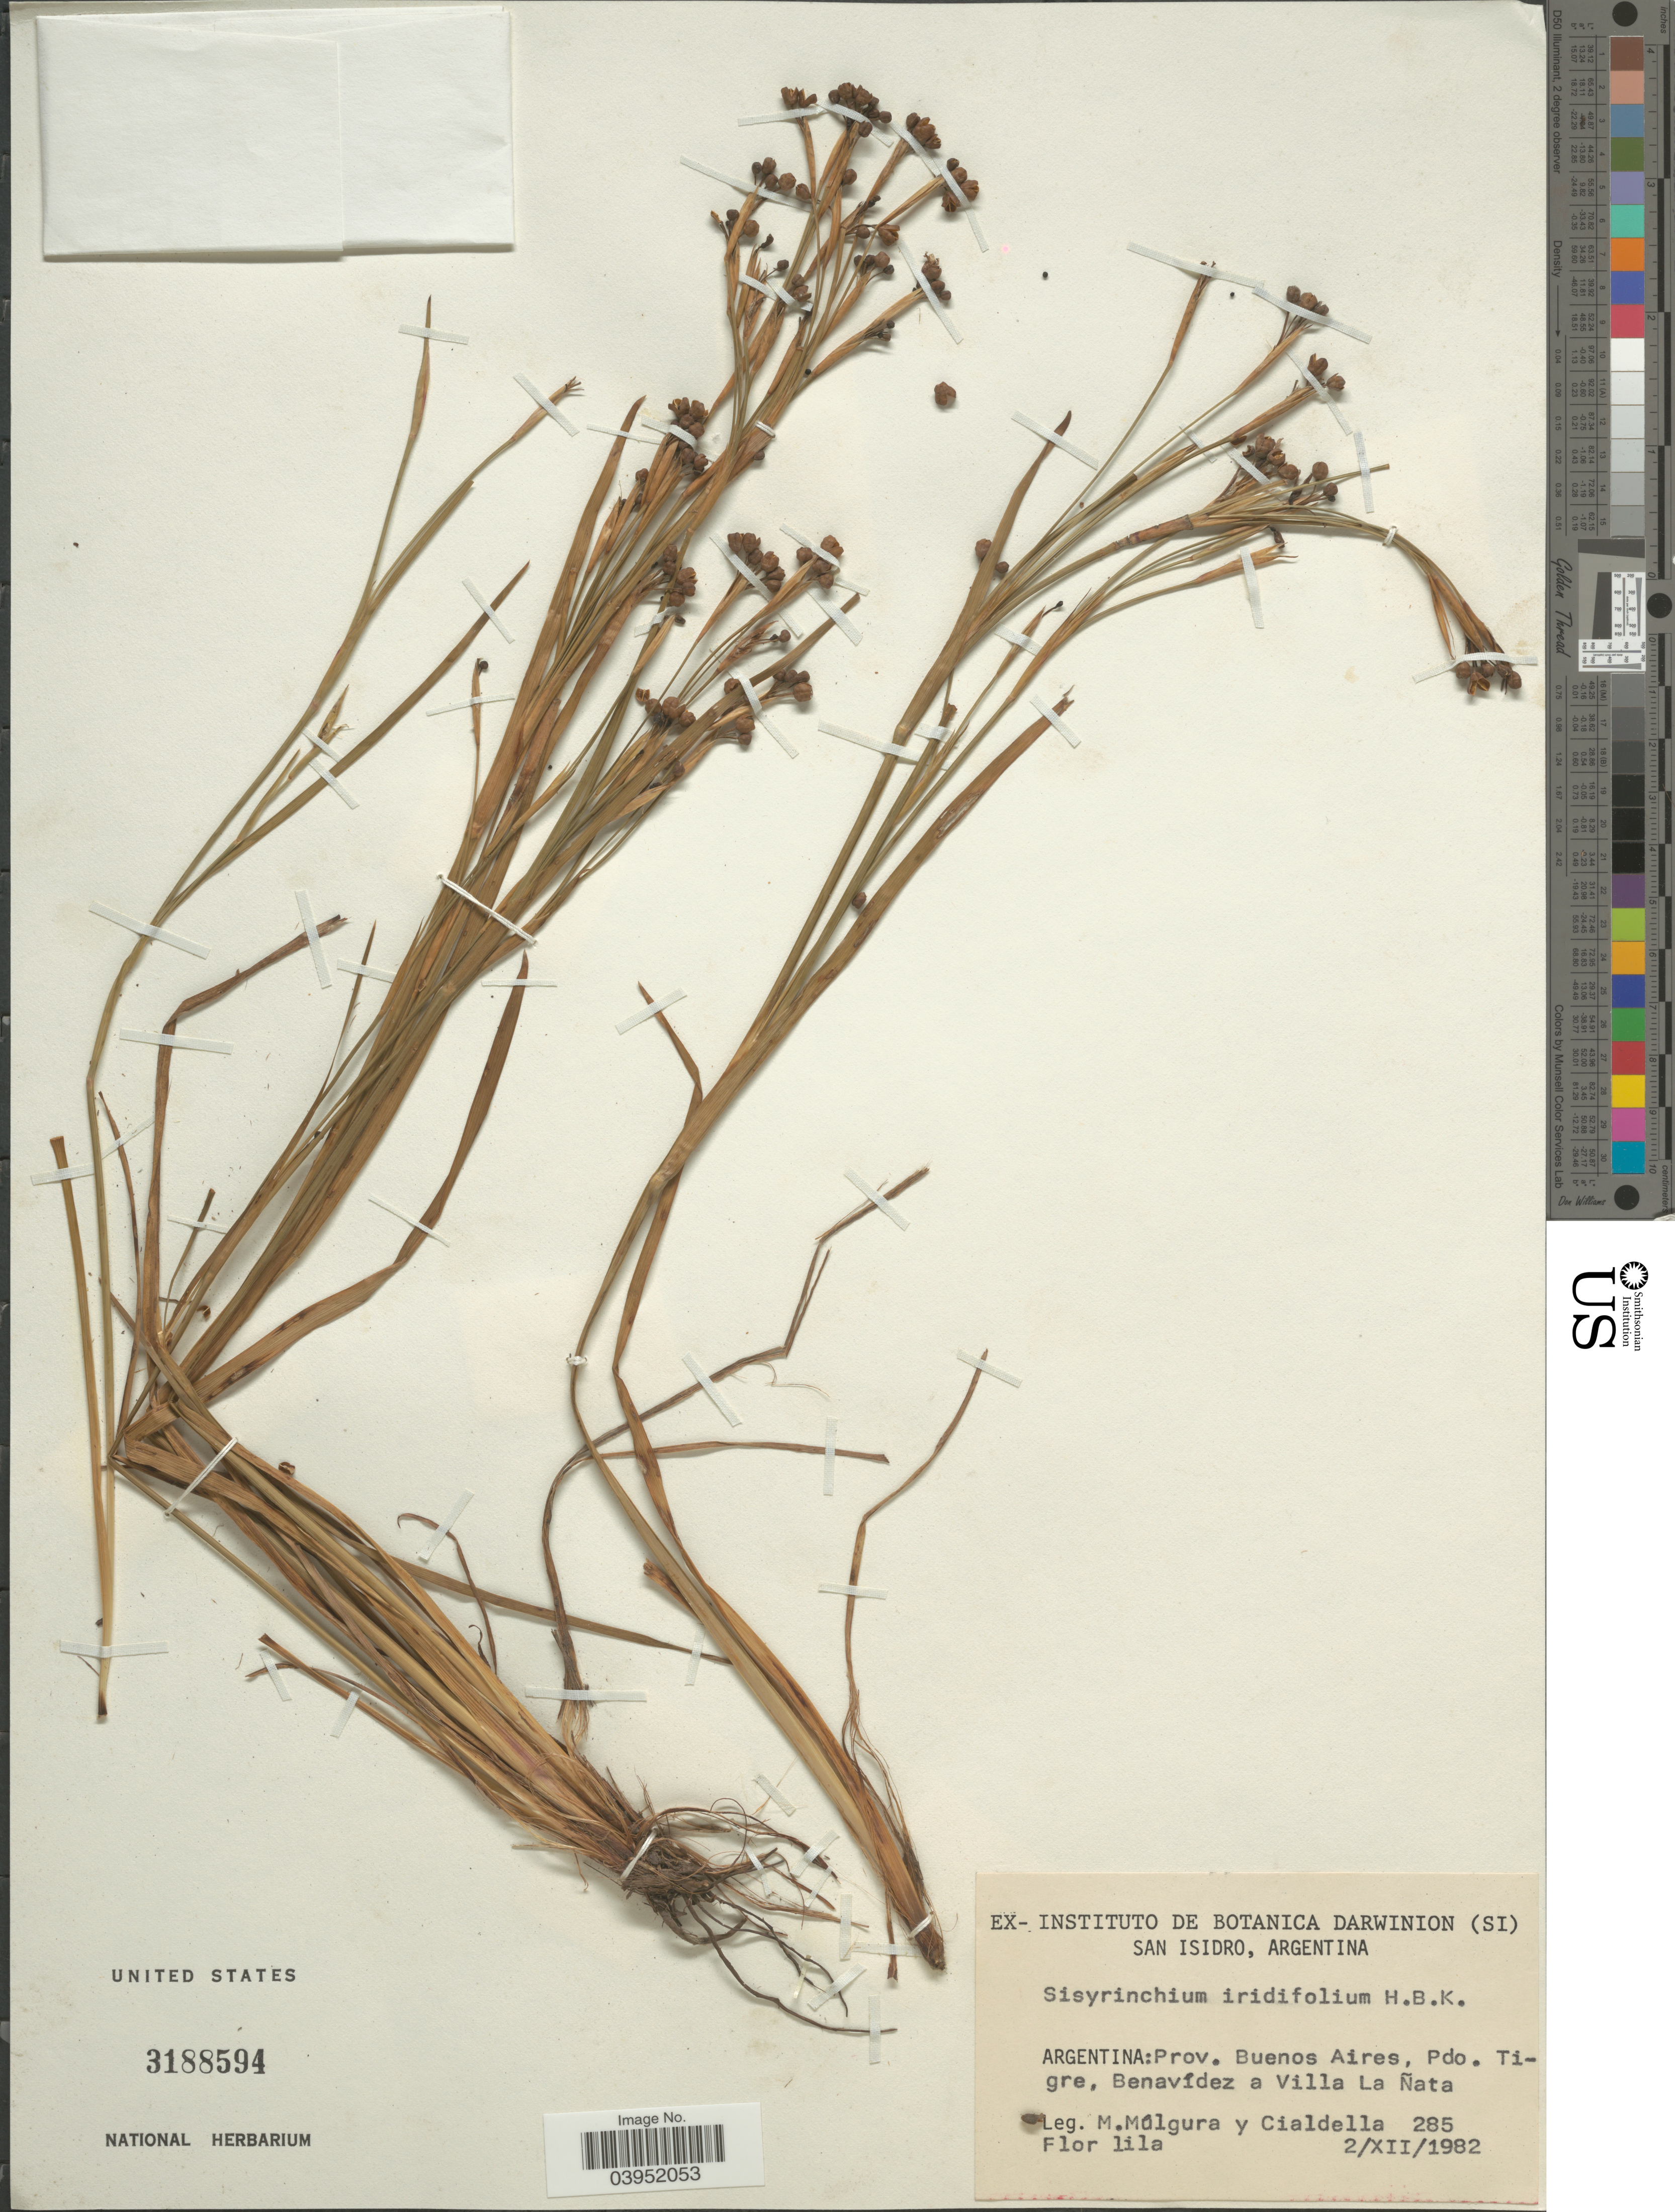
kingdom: Plantae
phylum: Tracheophyta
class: Liliopsida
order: Asparagales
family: Iridaceae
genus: Sisyrinchium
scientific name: Sisyrinchium iridifolium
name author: Kunth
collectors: M. Múlgura & Cialdella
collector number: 285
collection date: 1982-12-02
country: Argentina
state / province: Buenos Aires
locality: Pdo. Tigre, Benavídez a Villa La Ñata.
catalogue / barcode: US 3188594